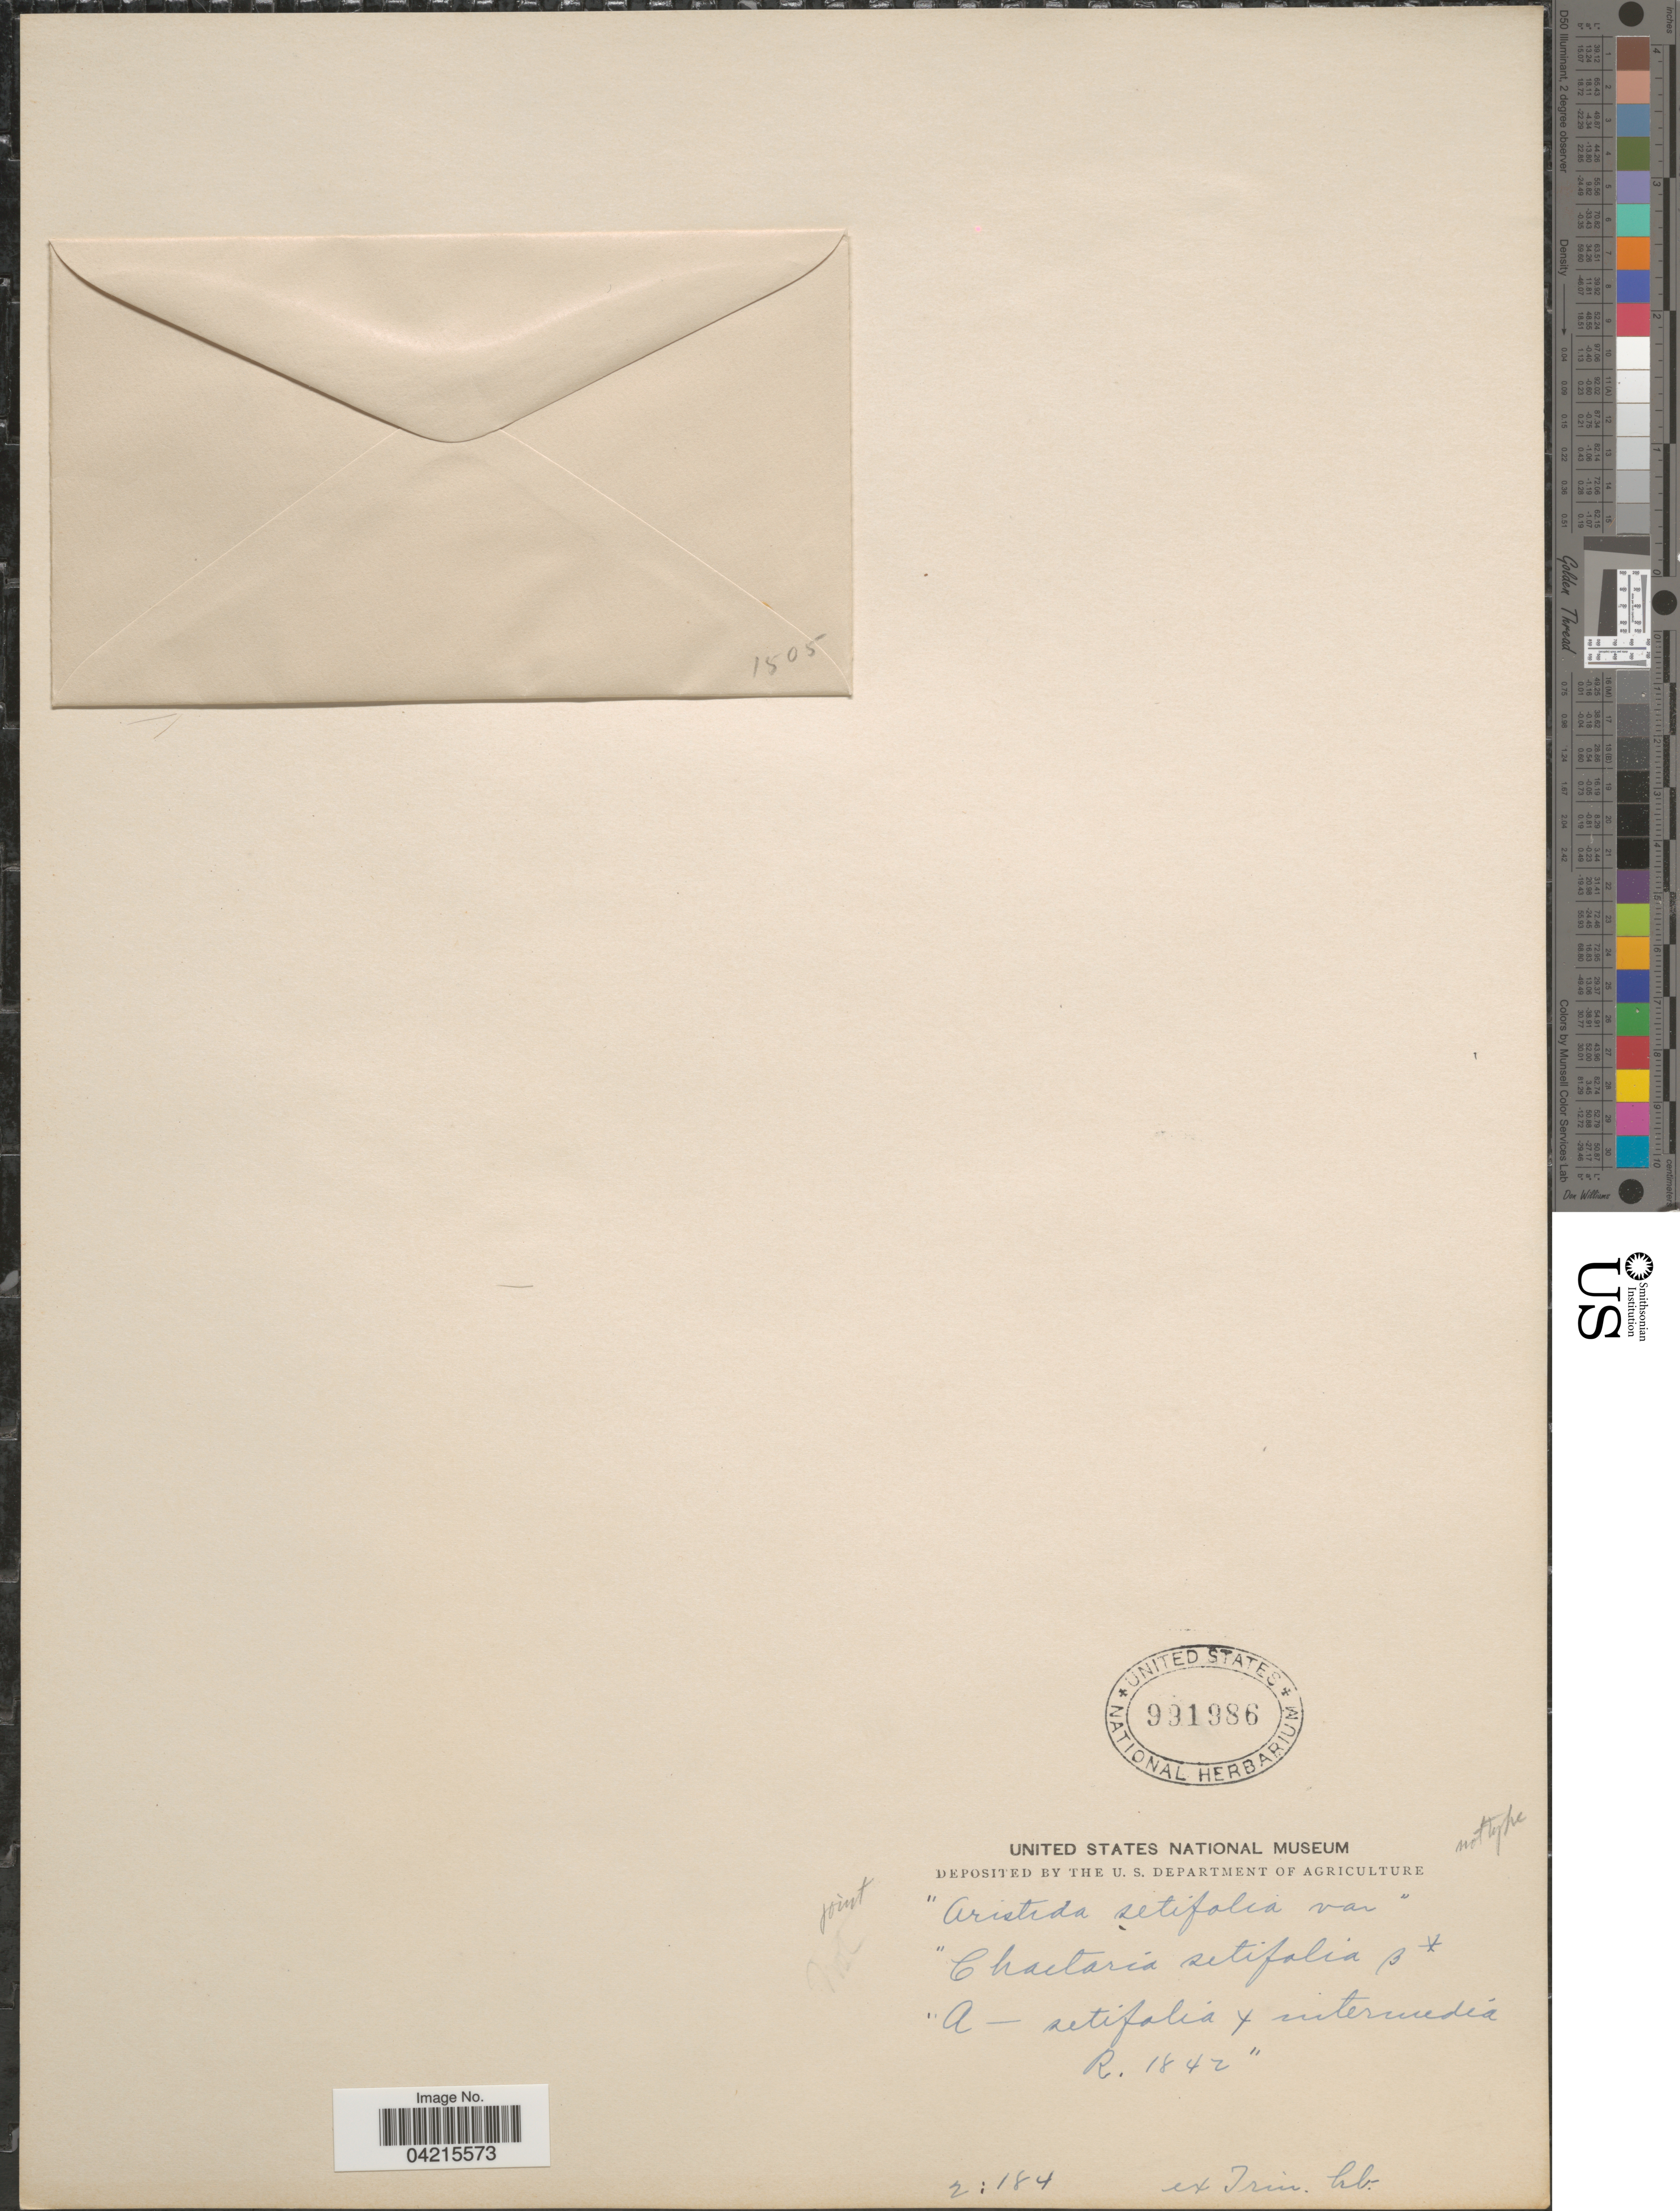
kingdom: Plantae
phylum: Tracheophyta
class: Liliopsida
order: Poales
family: Poaceae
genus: Aristida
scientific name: Aristida setifolia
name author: Kunth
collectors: ex herb. Trinius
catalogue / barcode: US 991986